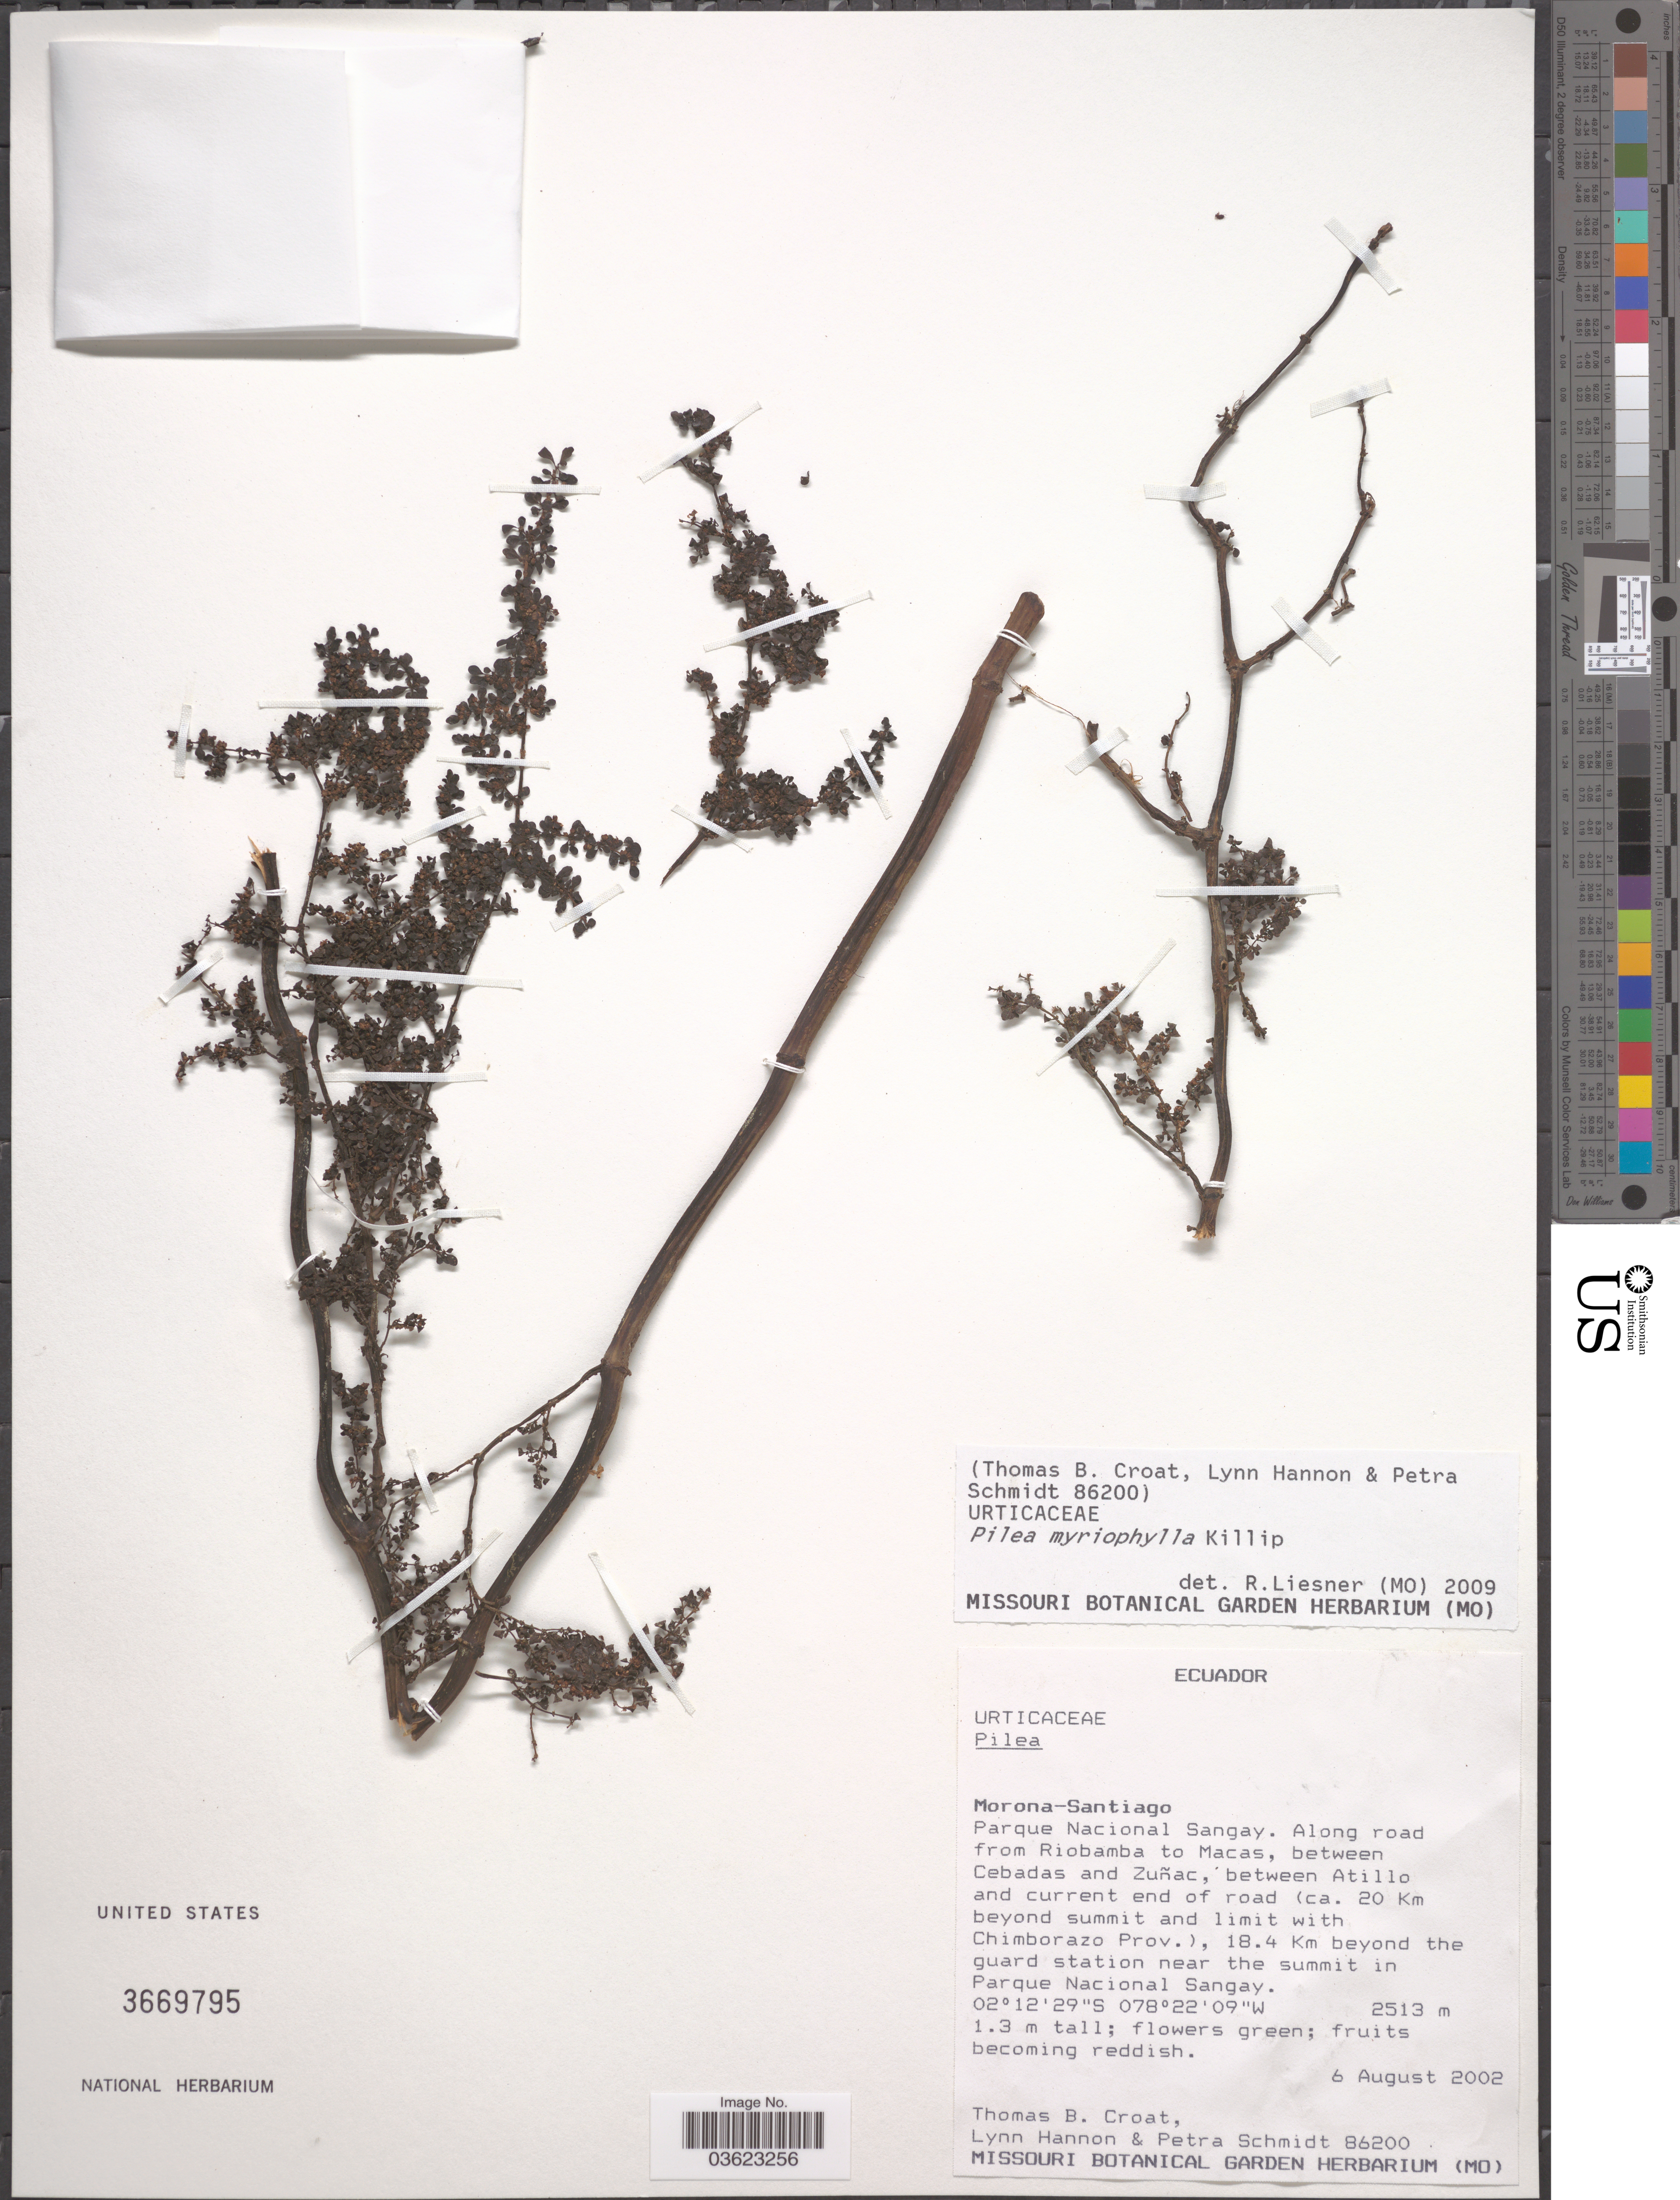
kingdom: Plantae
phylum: Tracheophyta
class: Magnoliopsida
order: Rosales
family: Urticaceae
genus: Pilea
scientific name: Pilea myriophylla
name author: Killip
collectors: T. B. Croat, L. Hannon & P. Schmidt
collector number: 86200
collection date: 2002-08-06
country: Ecuador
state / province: Morona-Santiago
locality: Parque Nacional Sangay. Along road from Riobamba to Macas, between Cebadas and Zuñac, between Atillo and current end of road (ca. 20 Km beyond summit and limit with Chimborazo Prov.), 18.4 Km beyond the guard station near the summit in Parque Nacional Sangay.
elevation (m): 2513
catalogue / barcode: US 3669795